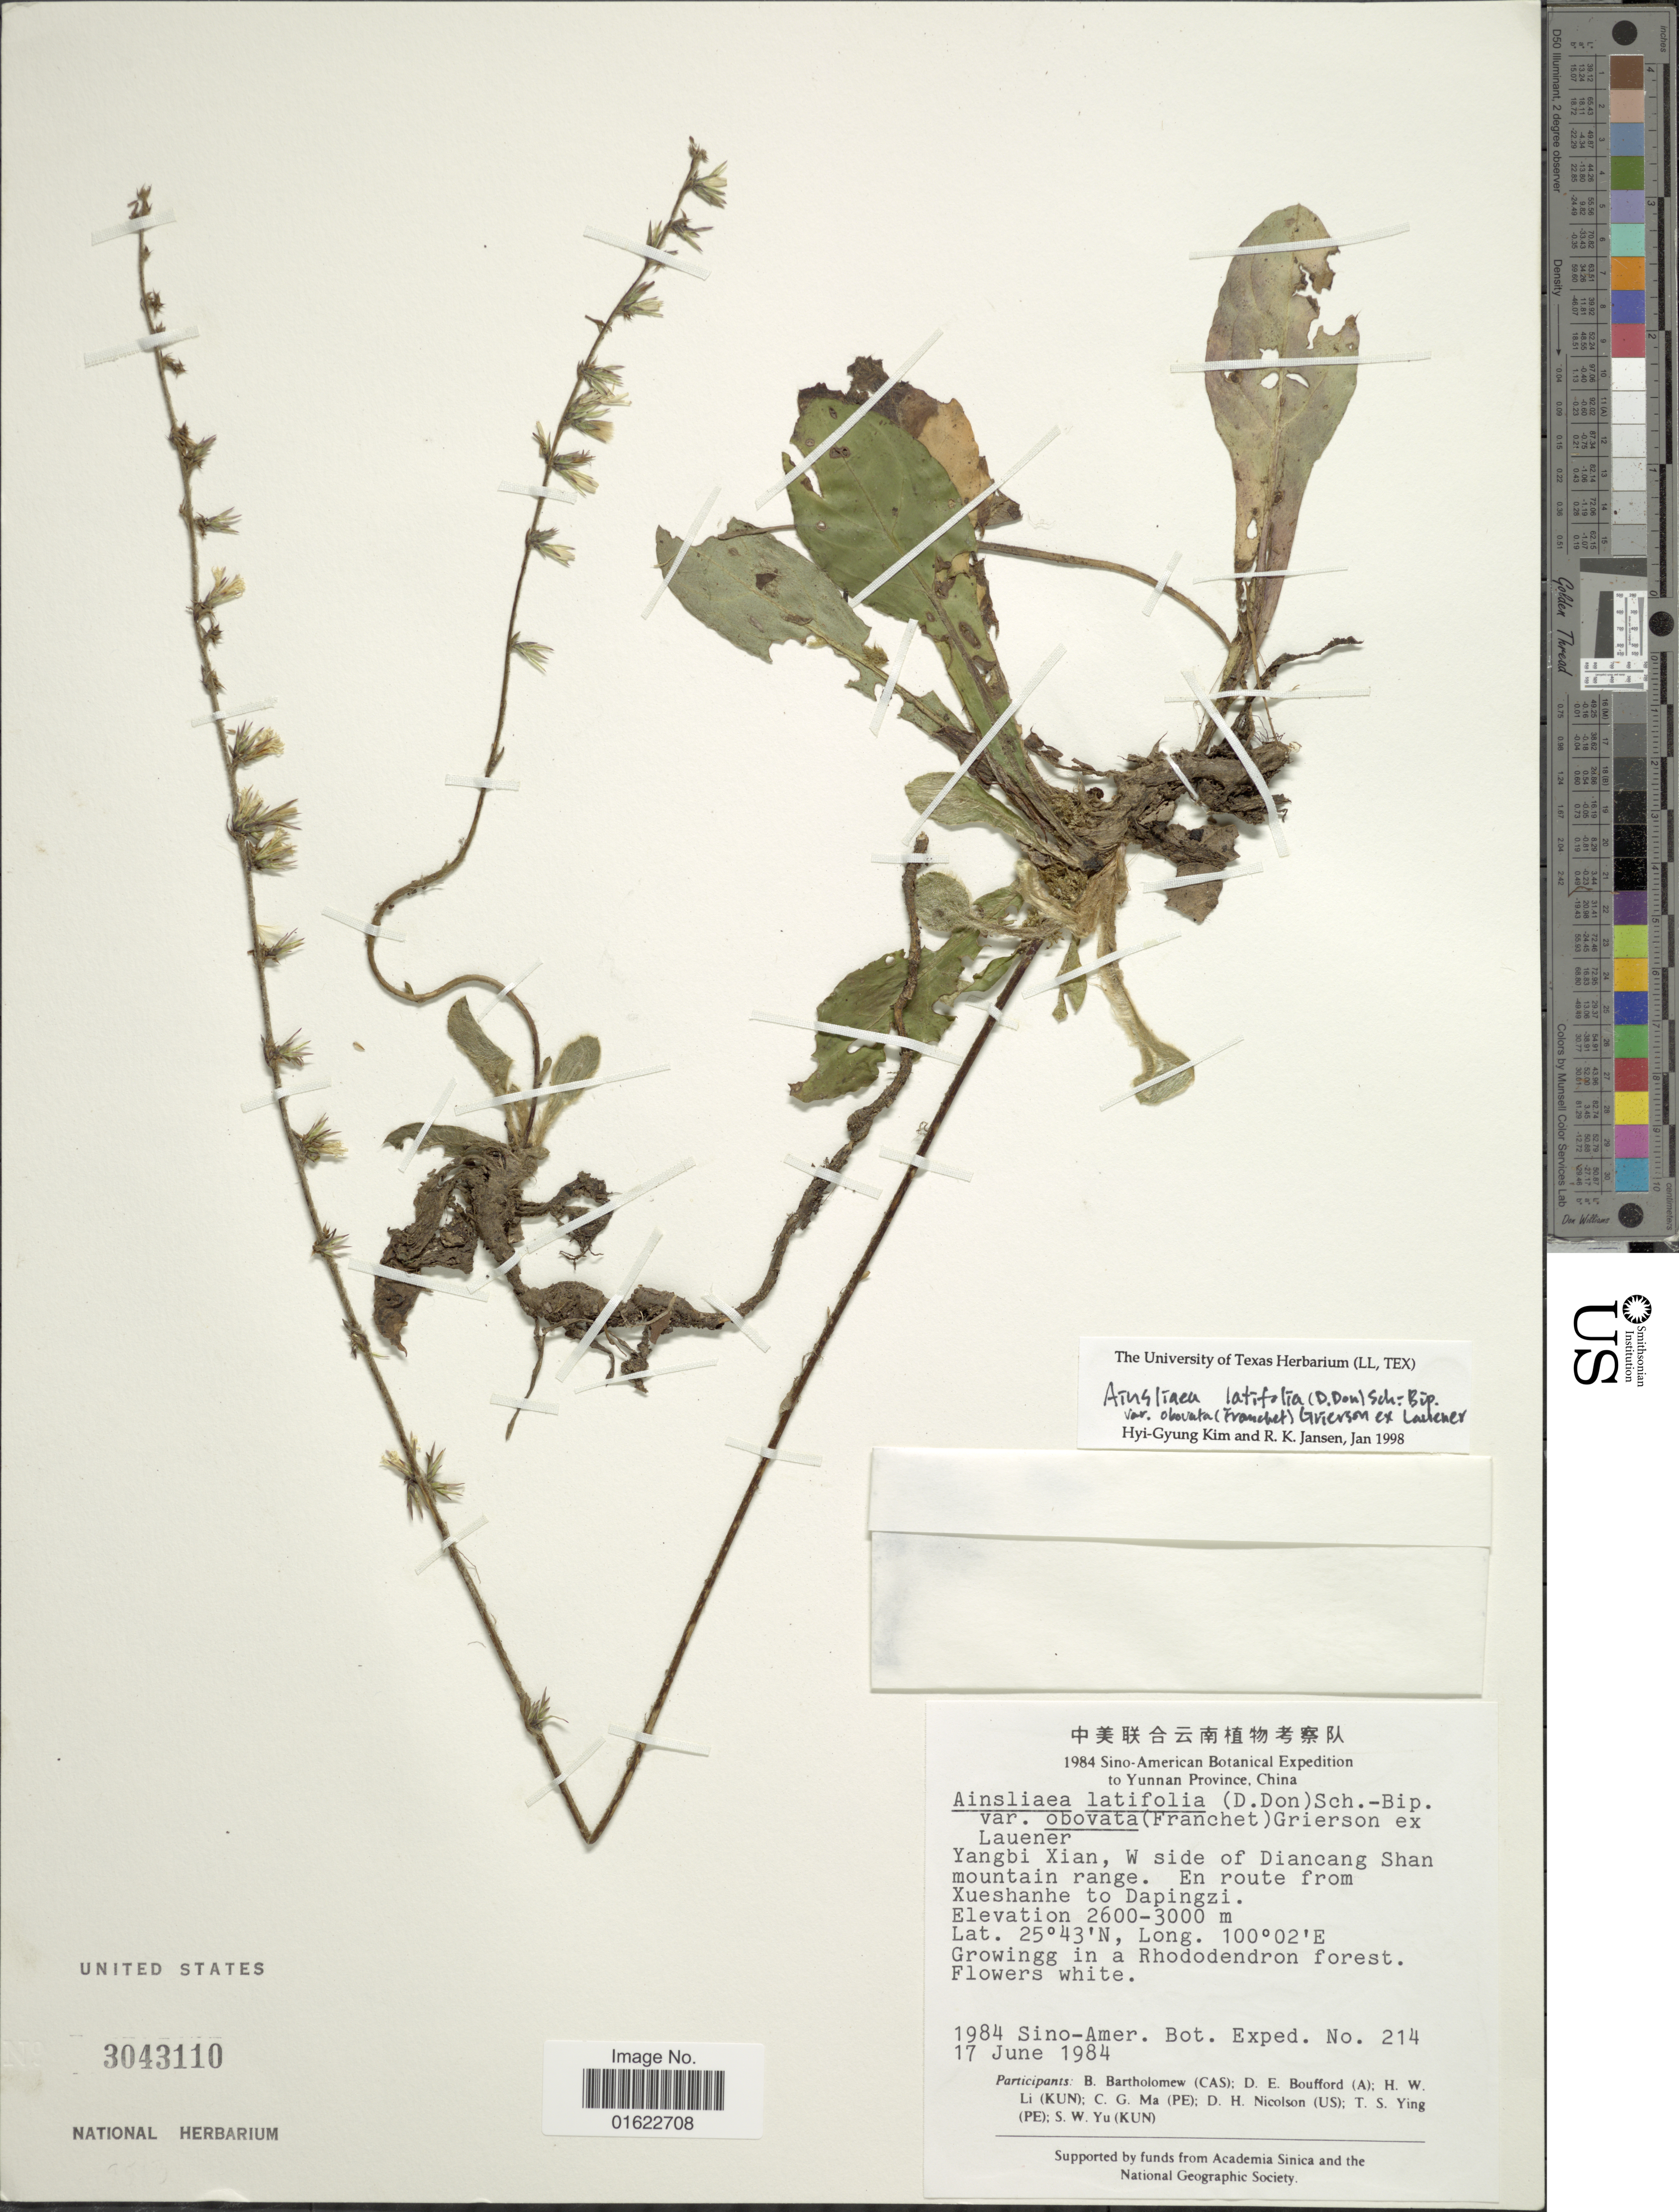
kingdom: Plantae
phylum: Tracheophyta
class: Magnoliopsida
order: Asterales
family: Asteraceae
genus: Ainsliaea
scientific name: Ainsliaea latifolia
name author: (D. Don) Sch. Bip.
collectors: Sino-Amer. Bot. Exped. 1984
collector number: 214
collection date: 1984-06-17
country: China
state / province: Yunnan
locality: Yangbi Xian, W side of Diancang Shan mountain range, en route from Xueshanhe to Dapingzi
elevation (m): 2600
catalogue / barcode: US 3043110